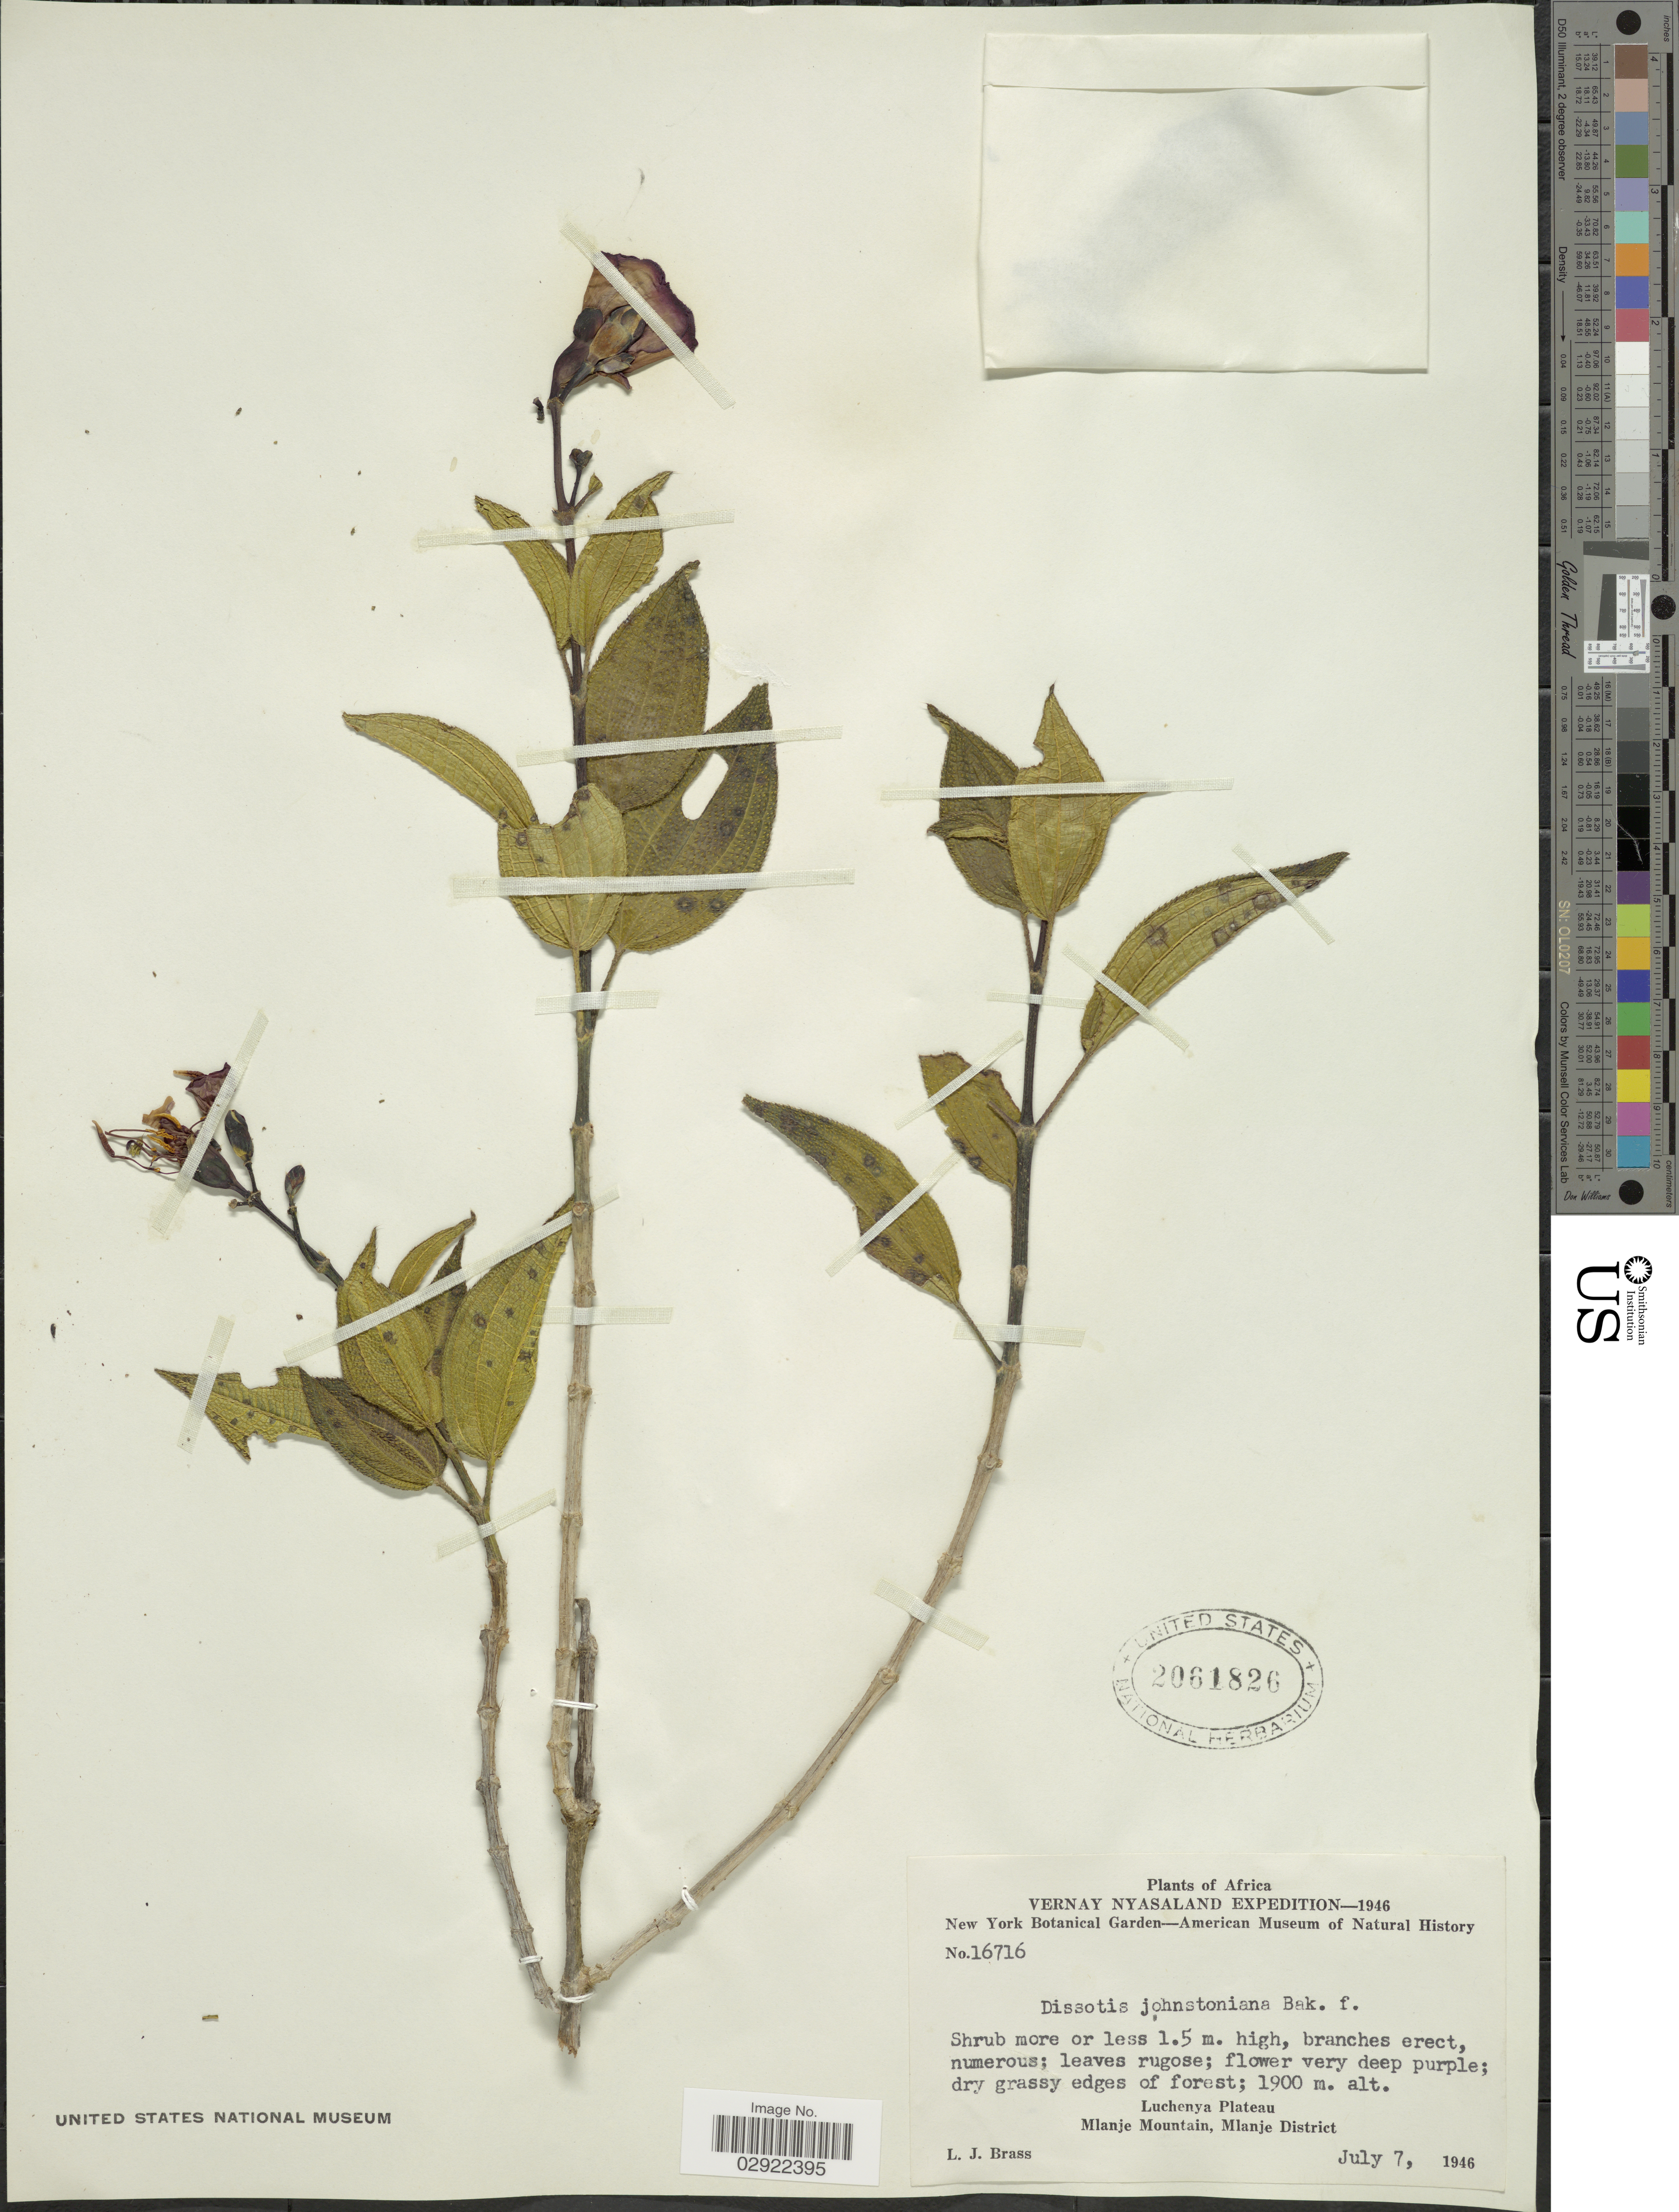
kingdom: Plantae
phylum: Tracheophyta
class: Magnoliopsida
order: Myrtales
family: Melastomataceae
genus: Dissotidendron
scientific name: Dissotidendron johnstonianum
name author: (Baker f.) Ver.-Lib. & G. Kadereit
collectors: L. J. Brass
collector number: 16716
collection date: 1946-07-07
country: Malawi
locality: Vernay Nyasaland. Luchenya Plateau. Mlanje Mountain, Mlanje District.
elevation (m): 1900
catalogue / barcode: US 2061826